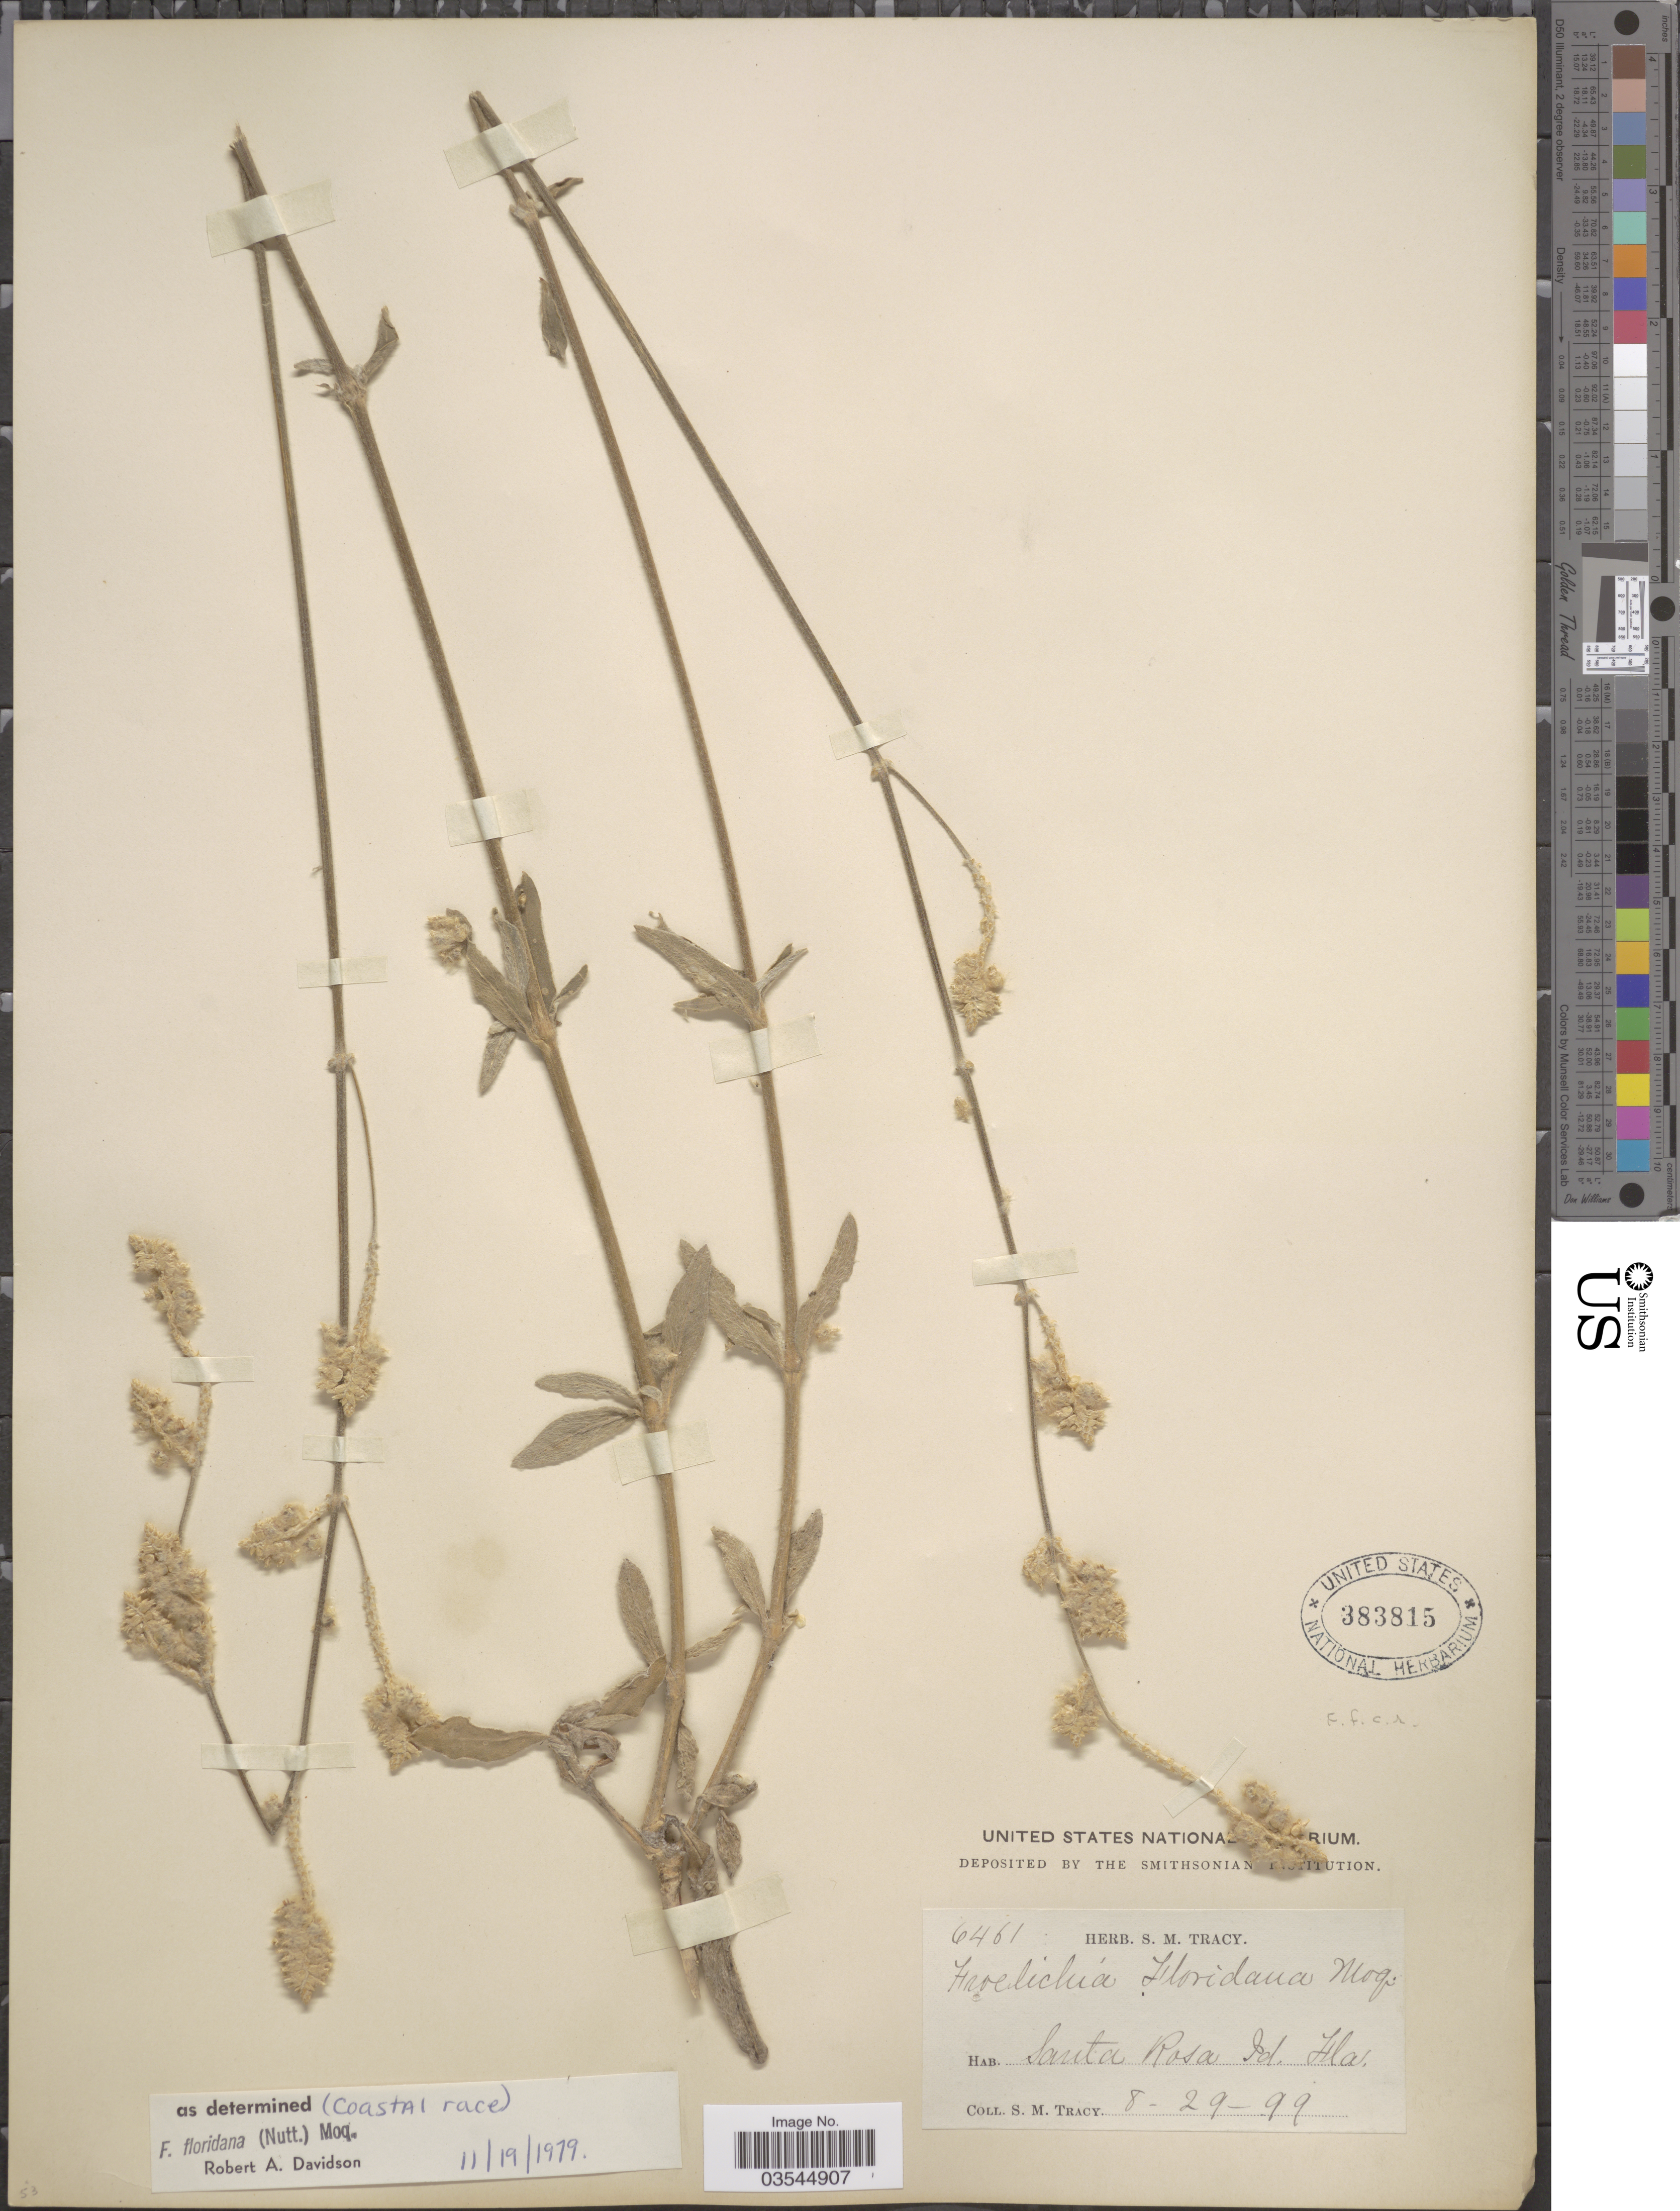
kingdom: Plantae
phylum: Tracheophyta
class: Magnoliopsida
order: Caryophyllales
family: Amaranthaceae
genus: Froelichia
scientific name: Froelichia floridana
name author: (Nutt.) Moq.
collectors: S. M. Tracy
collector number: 6461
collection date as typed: Transcribed d/m/y: 29/8/99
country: United States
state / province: Florida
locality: Santa Rosa Id.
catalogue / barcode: US 383815